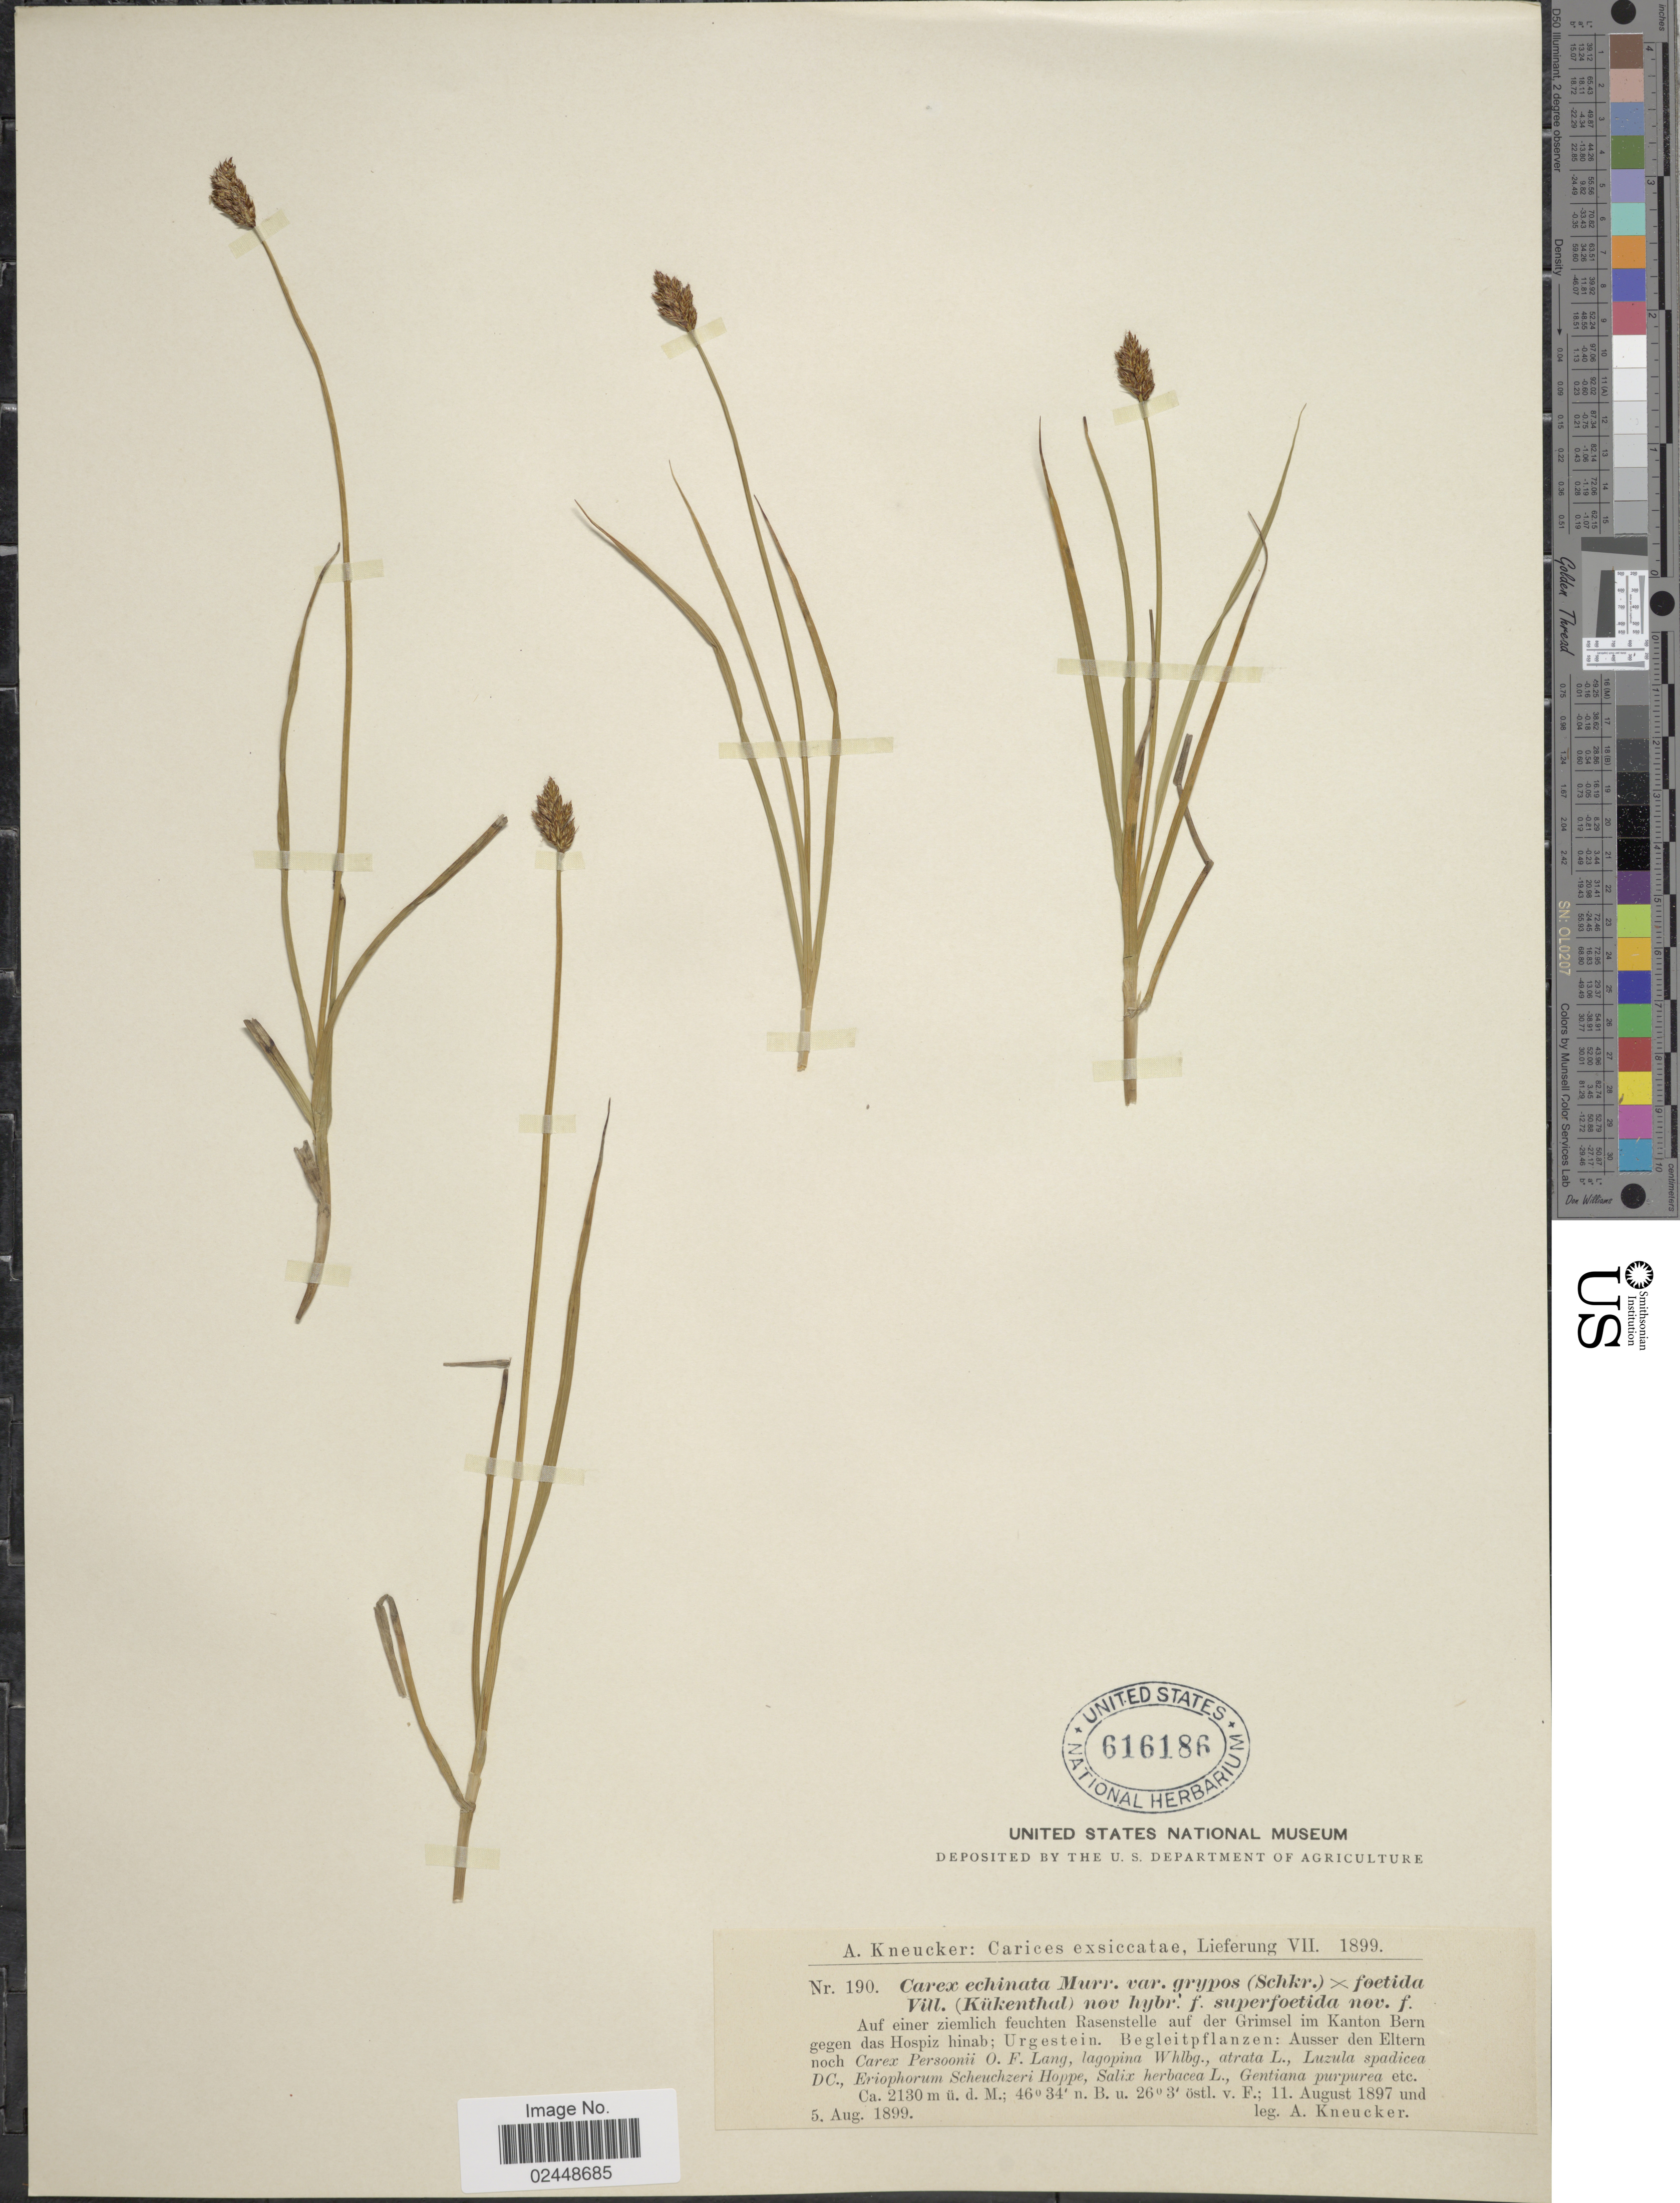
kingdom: Plantae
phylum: Tracheophyta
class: Liliopsida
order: Poales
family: Cyperaceae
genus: Carex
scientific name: Carex echinata subsp. echinata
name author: Murray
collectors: A. Kneucker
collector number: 190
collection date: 1897-08-11/1899-08-05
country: Switzerland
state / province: Bern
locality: Auf einer ziemlich feuchten Rasenstelle auf der Grimsel im Kanton Bern gegen das Hospiz hinab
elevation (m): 2130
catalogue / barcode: US 616186